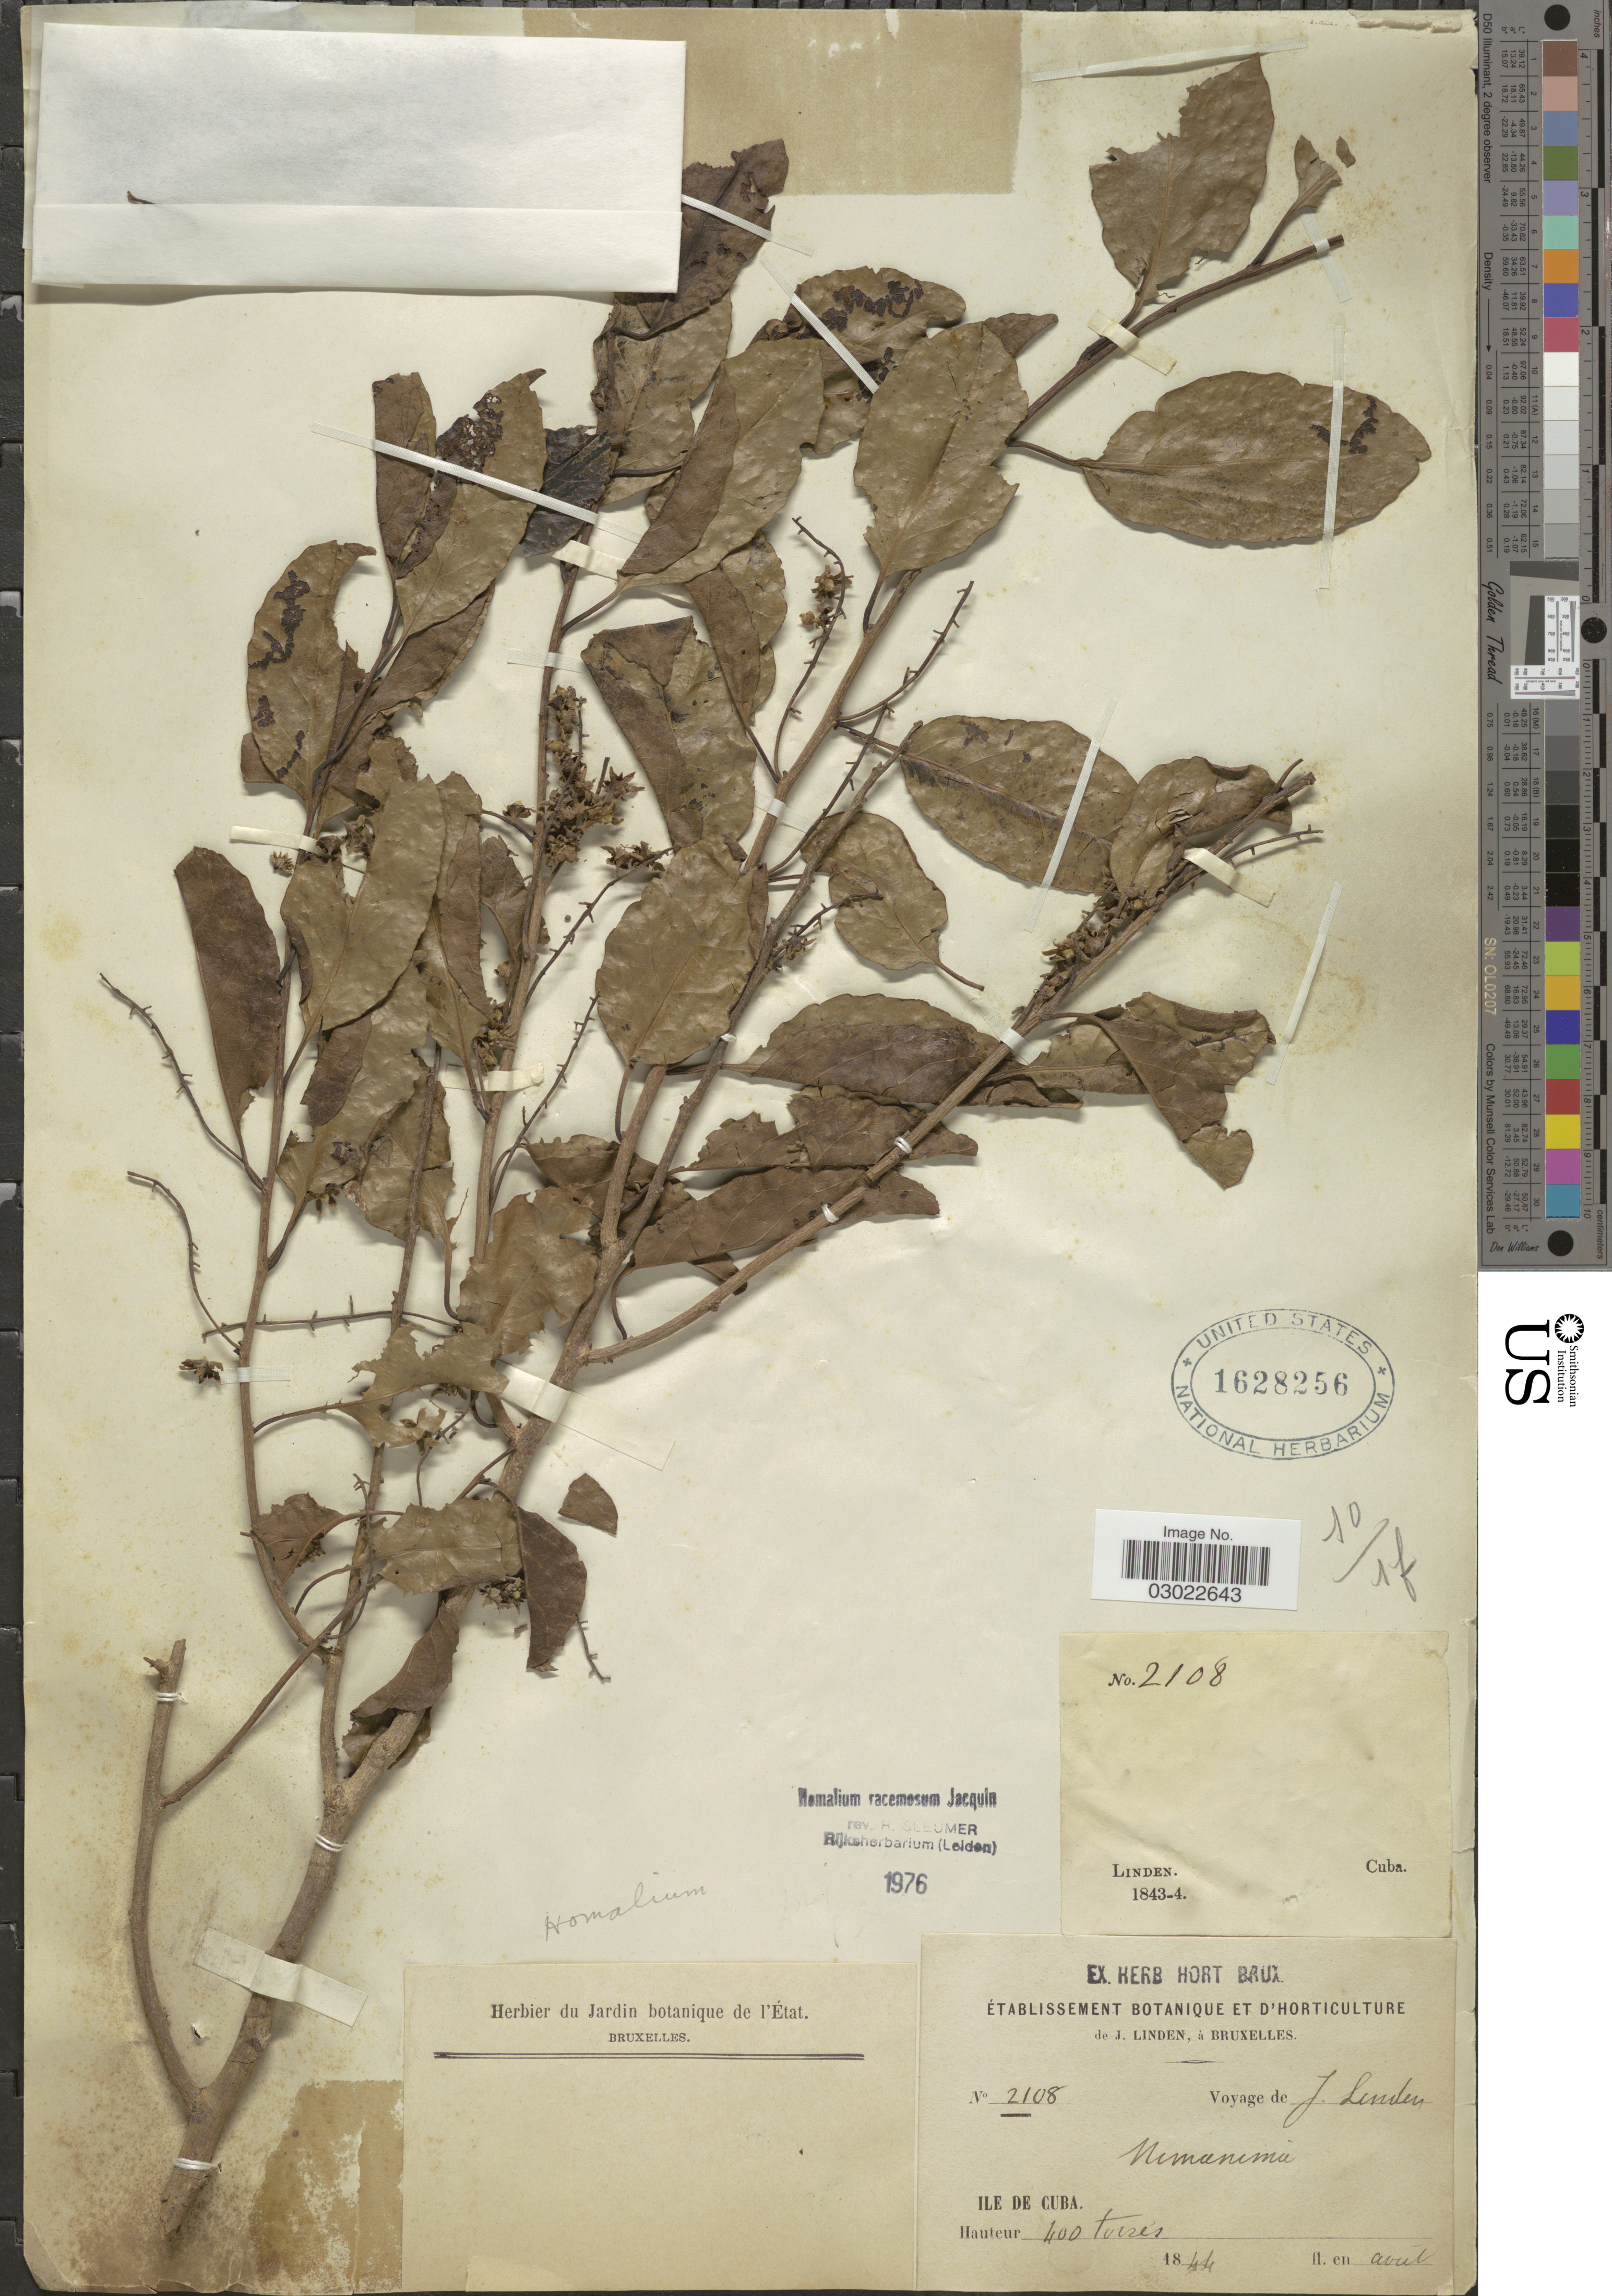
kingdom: Plantae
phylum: Tracheophyta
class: Magnoliopsida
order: Malpighiales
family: Salicaceae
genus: Homalium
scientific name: Homalium racemosum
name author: Jacq.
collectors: -- Linden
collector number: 2108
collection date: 1844-04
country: Cuba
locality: Ile de Cuba.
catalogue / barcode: US 1628256